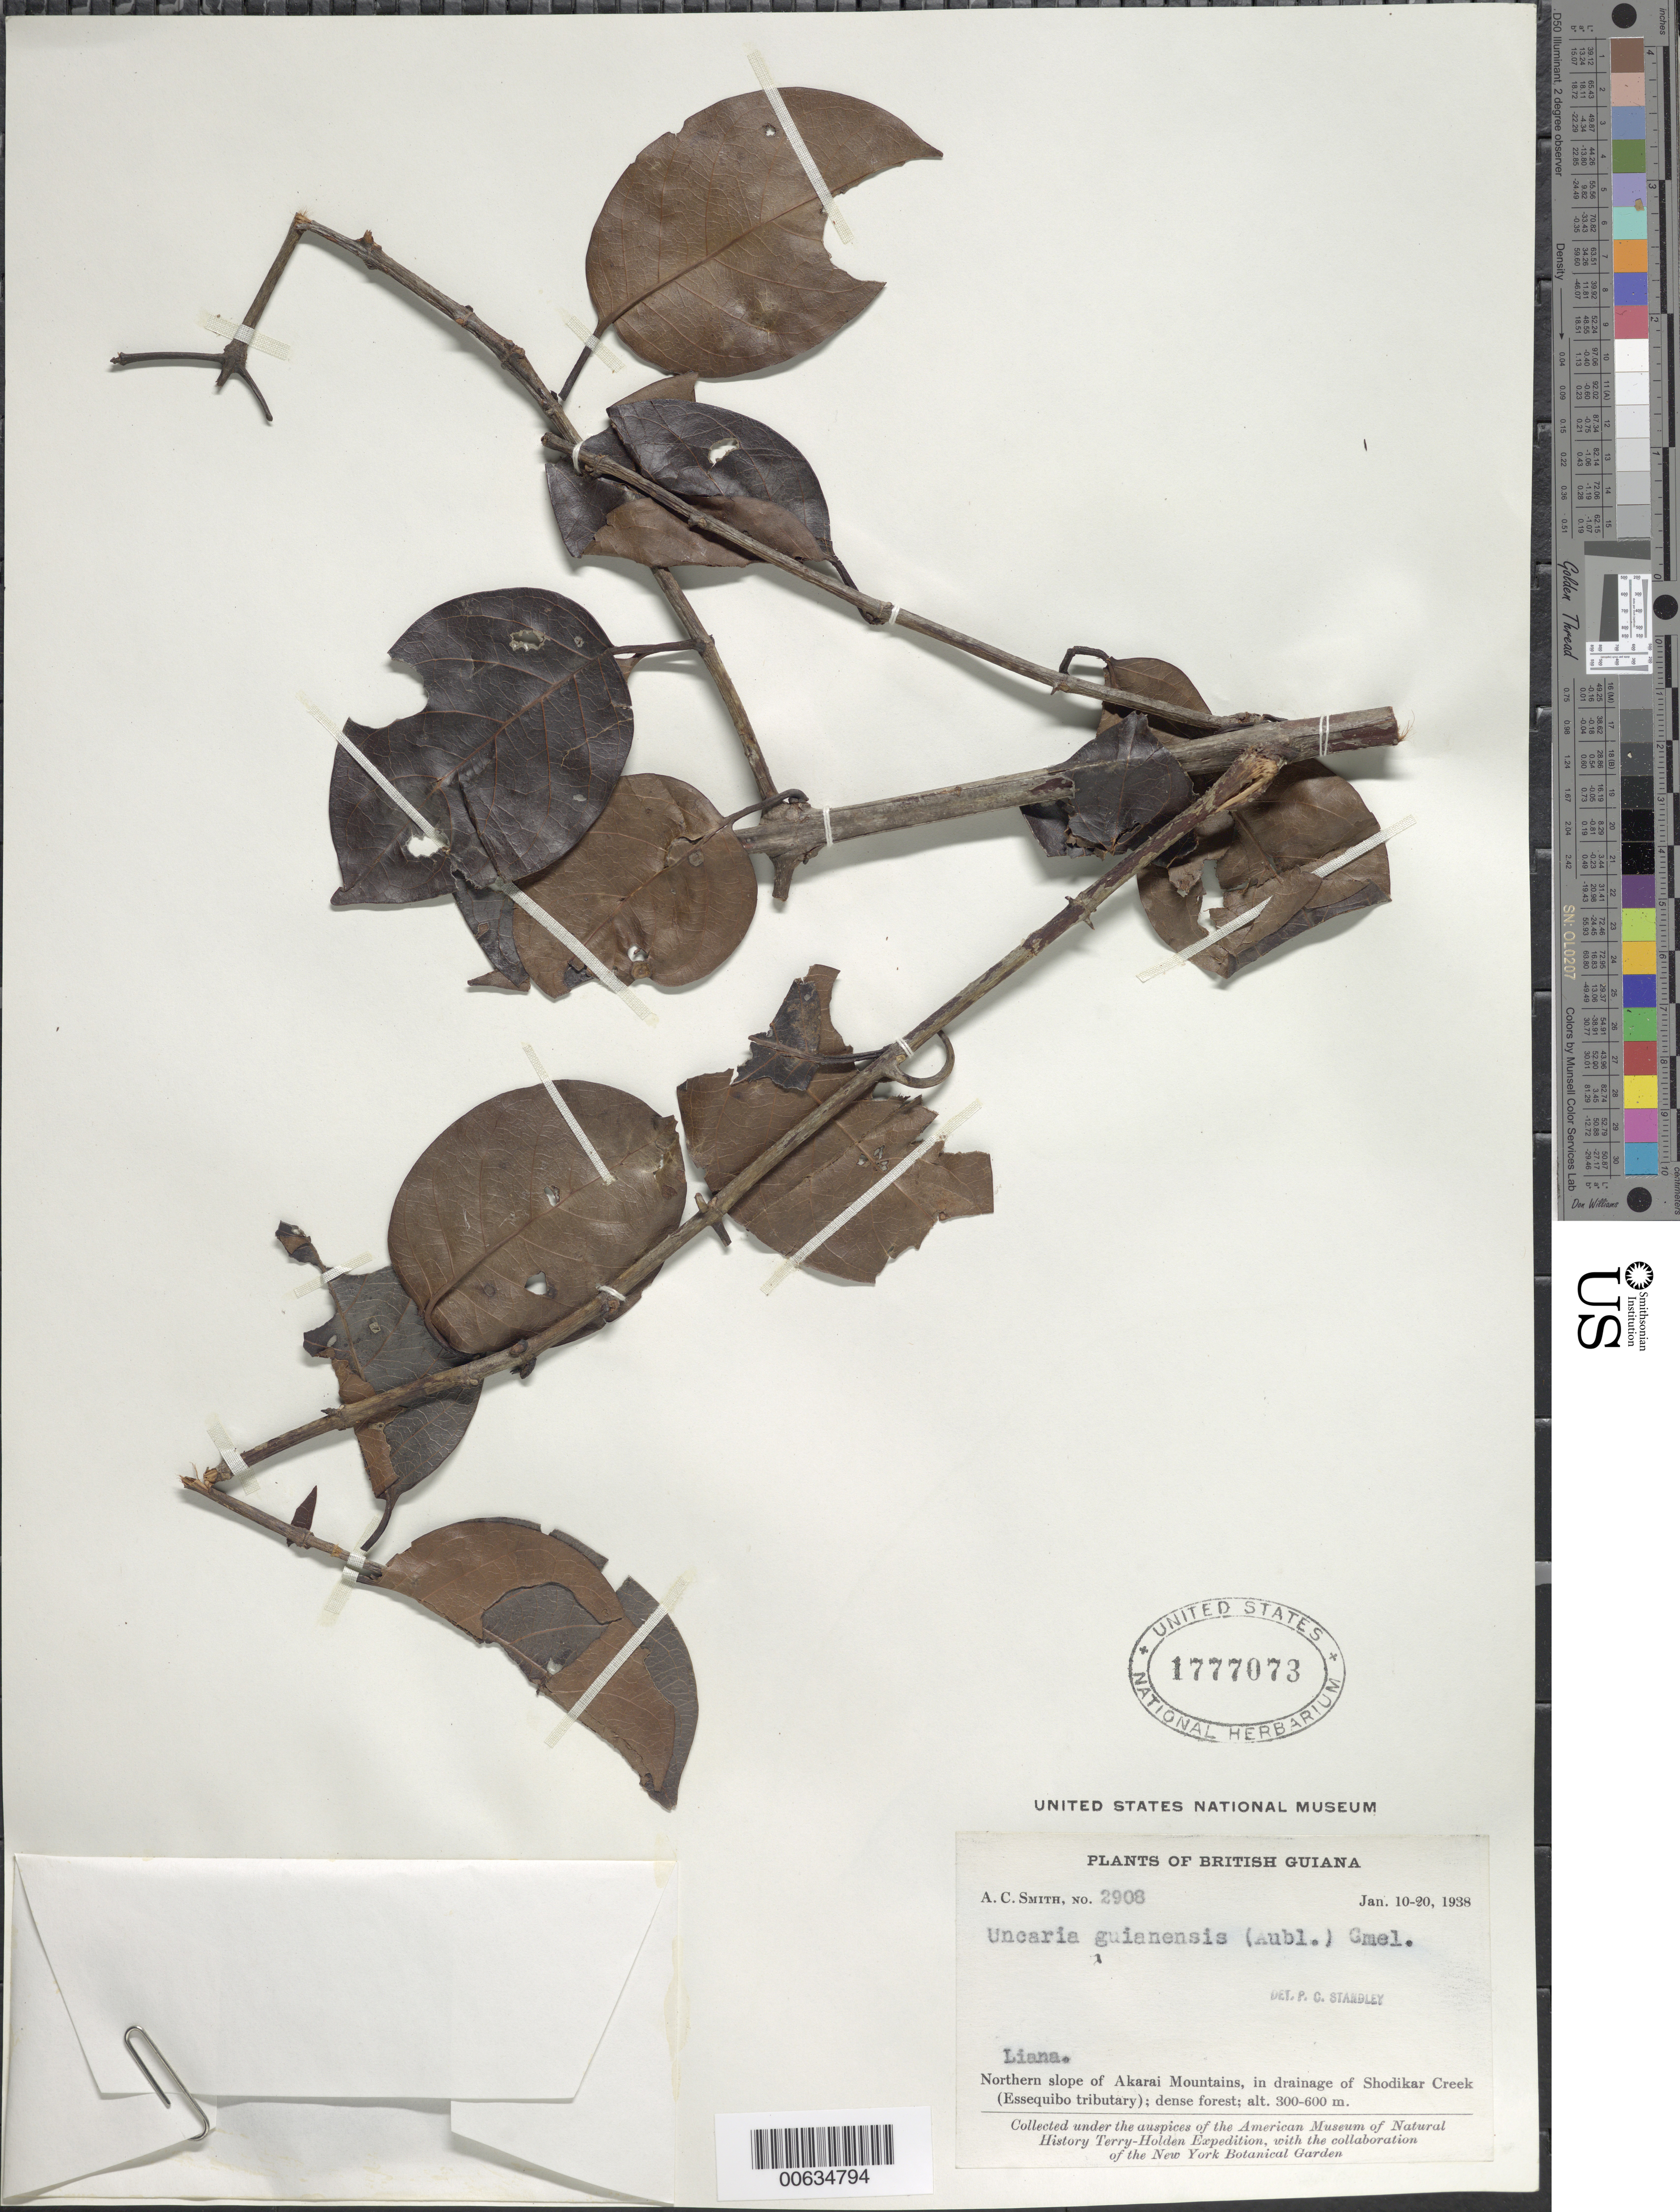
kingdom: Plantae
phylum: Tracheophyta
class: Magnoliopsida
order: Gentianales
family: Rubiaceae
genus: Uncaria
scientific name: Uncaria guianensis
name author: (Aubl.) J.F. Gmel.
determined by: Standley, Paul C.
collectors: A. C. Smith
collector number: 2908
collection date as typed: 10-Jan-38 to 20-Jan-38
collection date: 1938-01-10/1938-01-20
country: Guyana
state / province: U. Takutu-U. Essequibo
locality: Akarai Mts., N slope; in drainage of Shodikar Creek (Essequibo tributary)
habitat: Dense forest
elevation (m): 300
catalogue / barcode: US 1777073